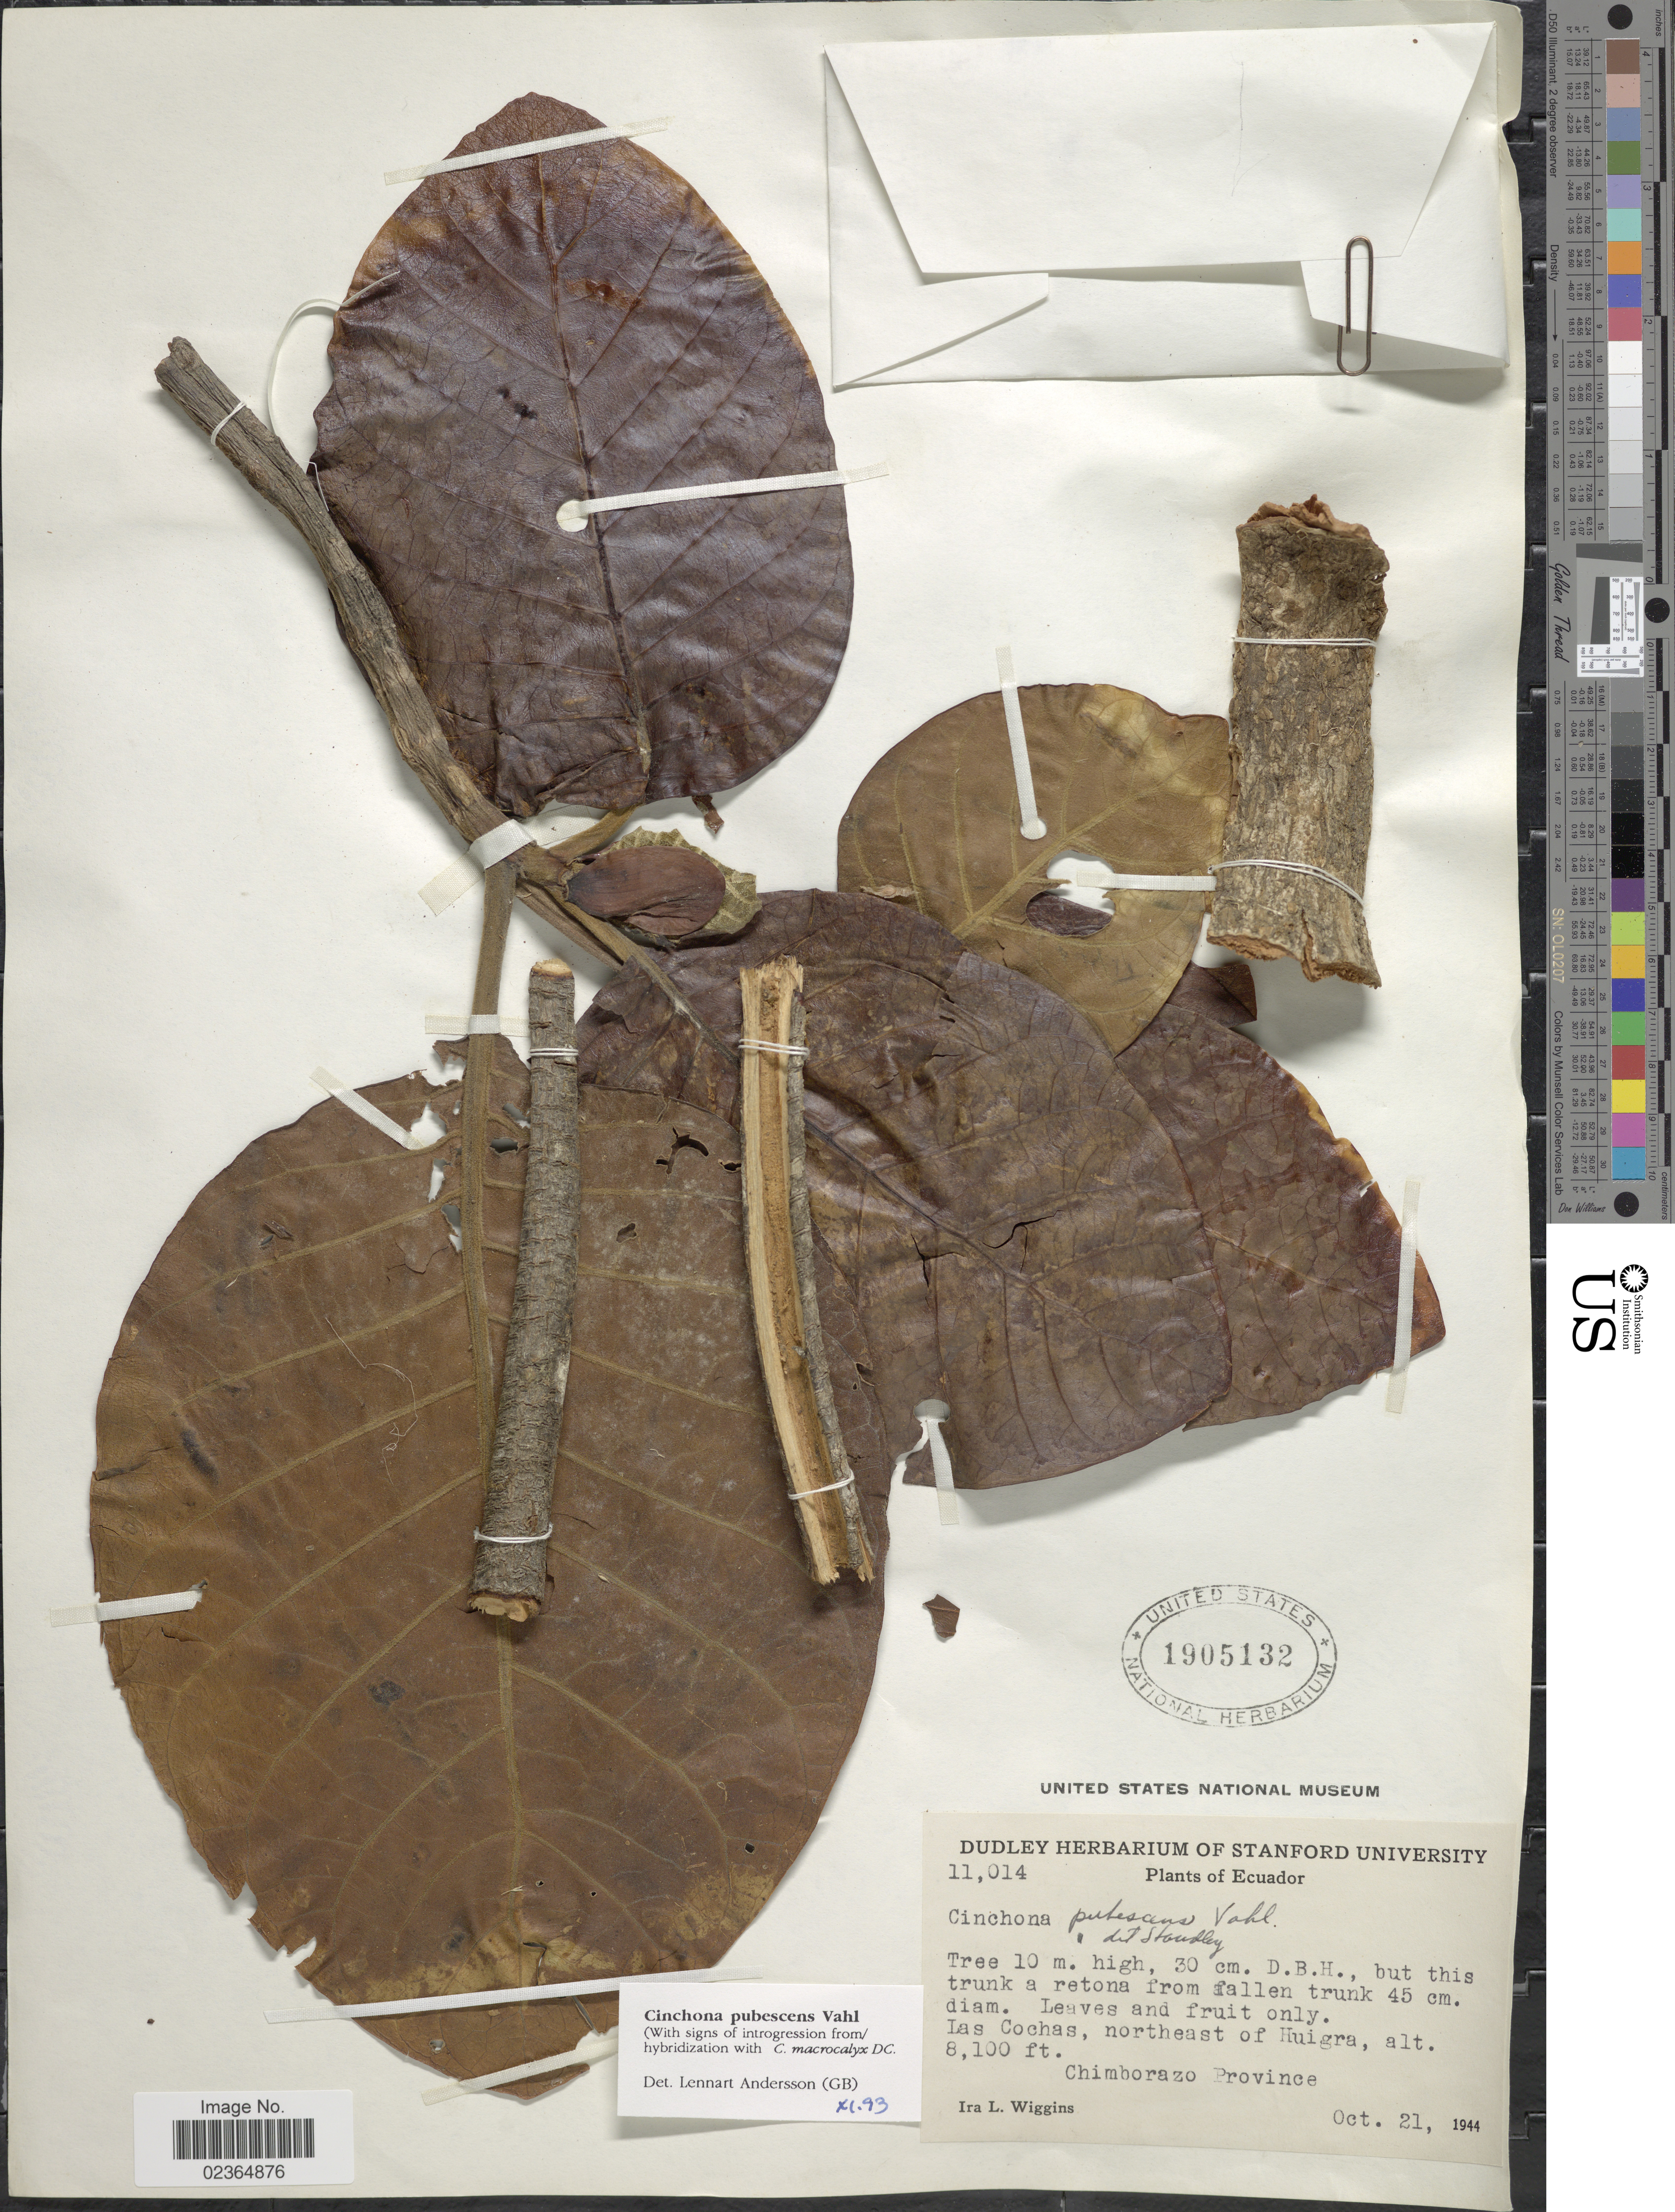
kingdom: Plantae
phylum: Tracheophyta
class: Magnoliopsida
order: Gentianales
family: Rubiaceae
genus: Cinchona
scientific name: Cinchona pubescens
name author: Vahl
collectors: I. L. Wiggins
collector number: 11014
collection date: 1944-10-21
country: Ecuador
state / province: Chimborazo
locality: Las Cochas, northeast of Huigra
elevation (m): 2469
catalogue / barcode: US 1905132